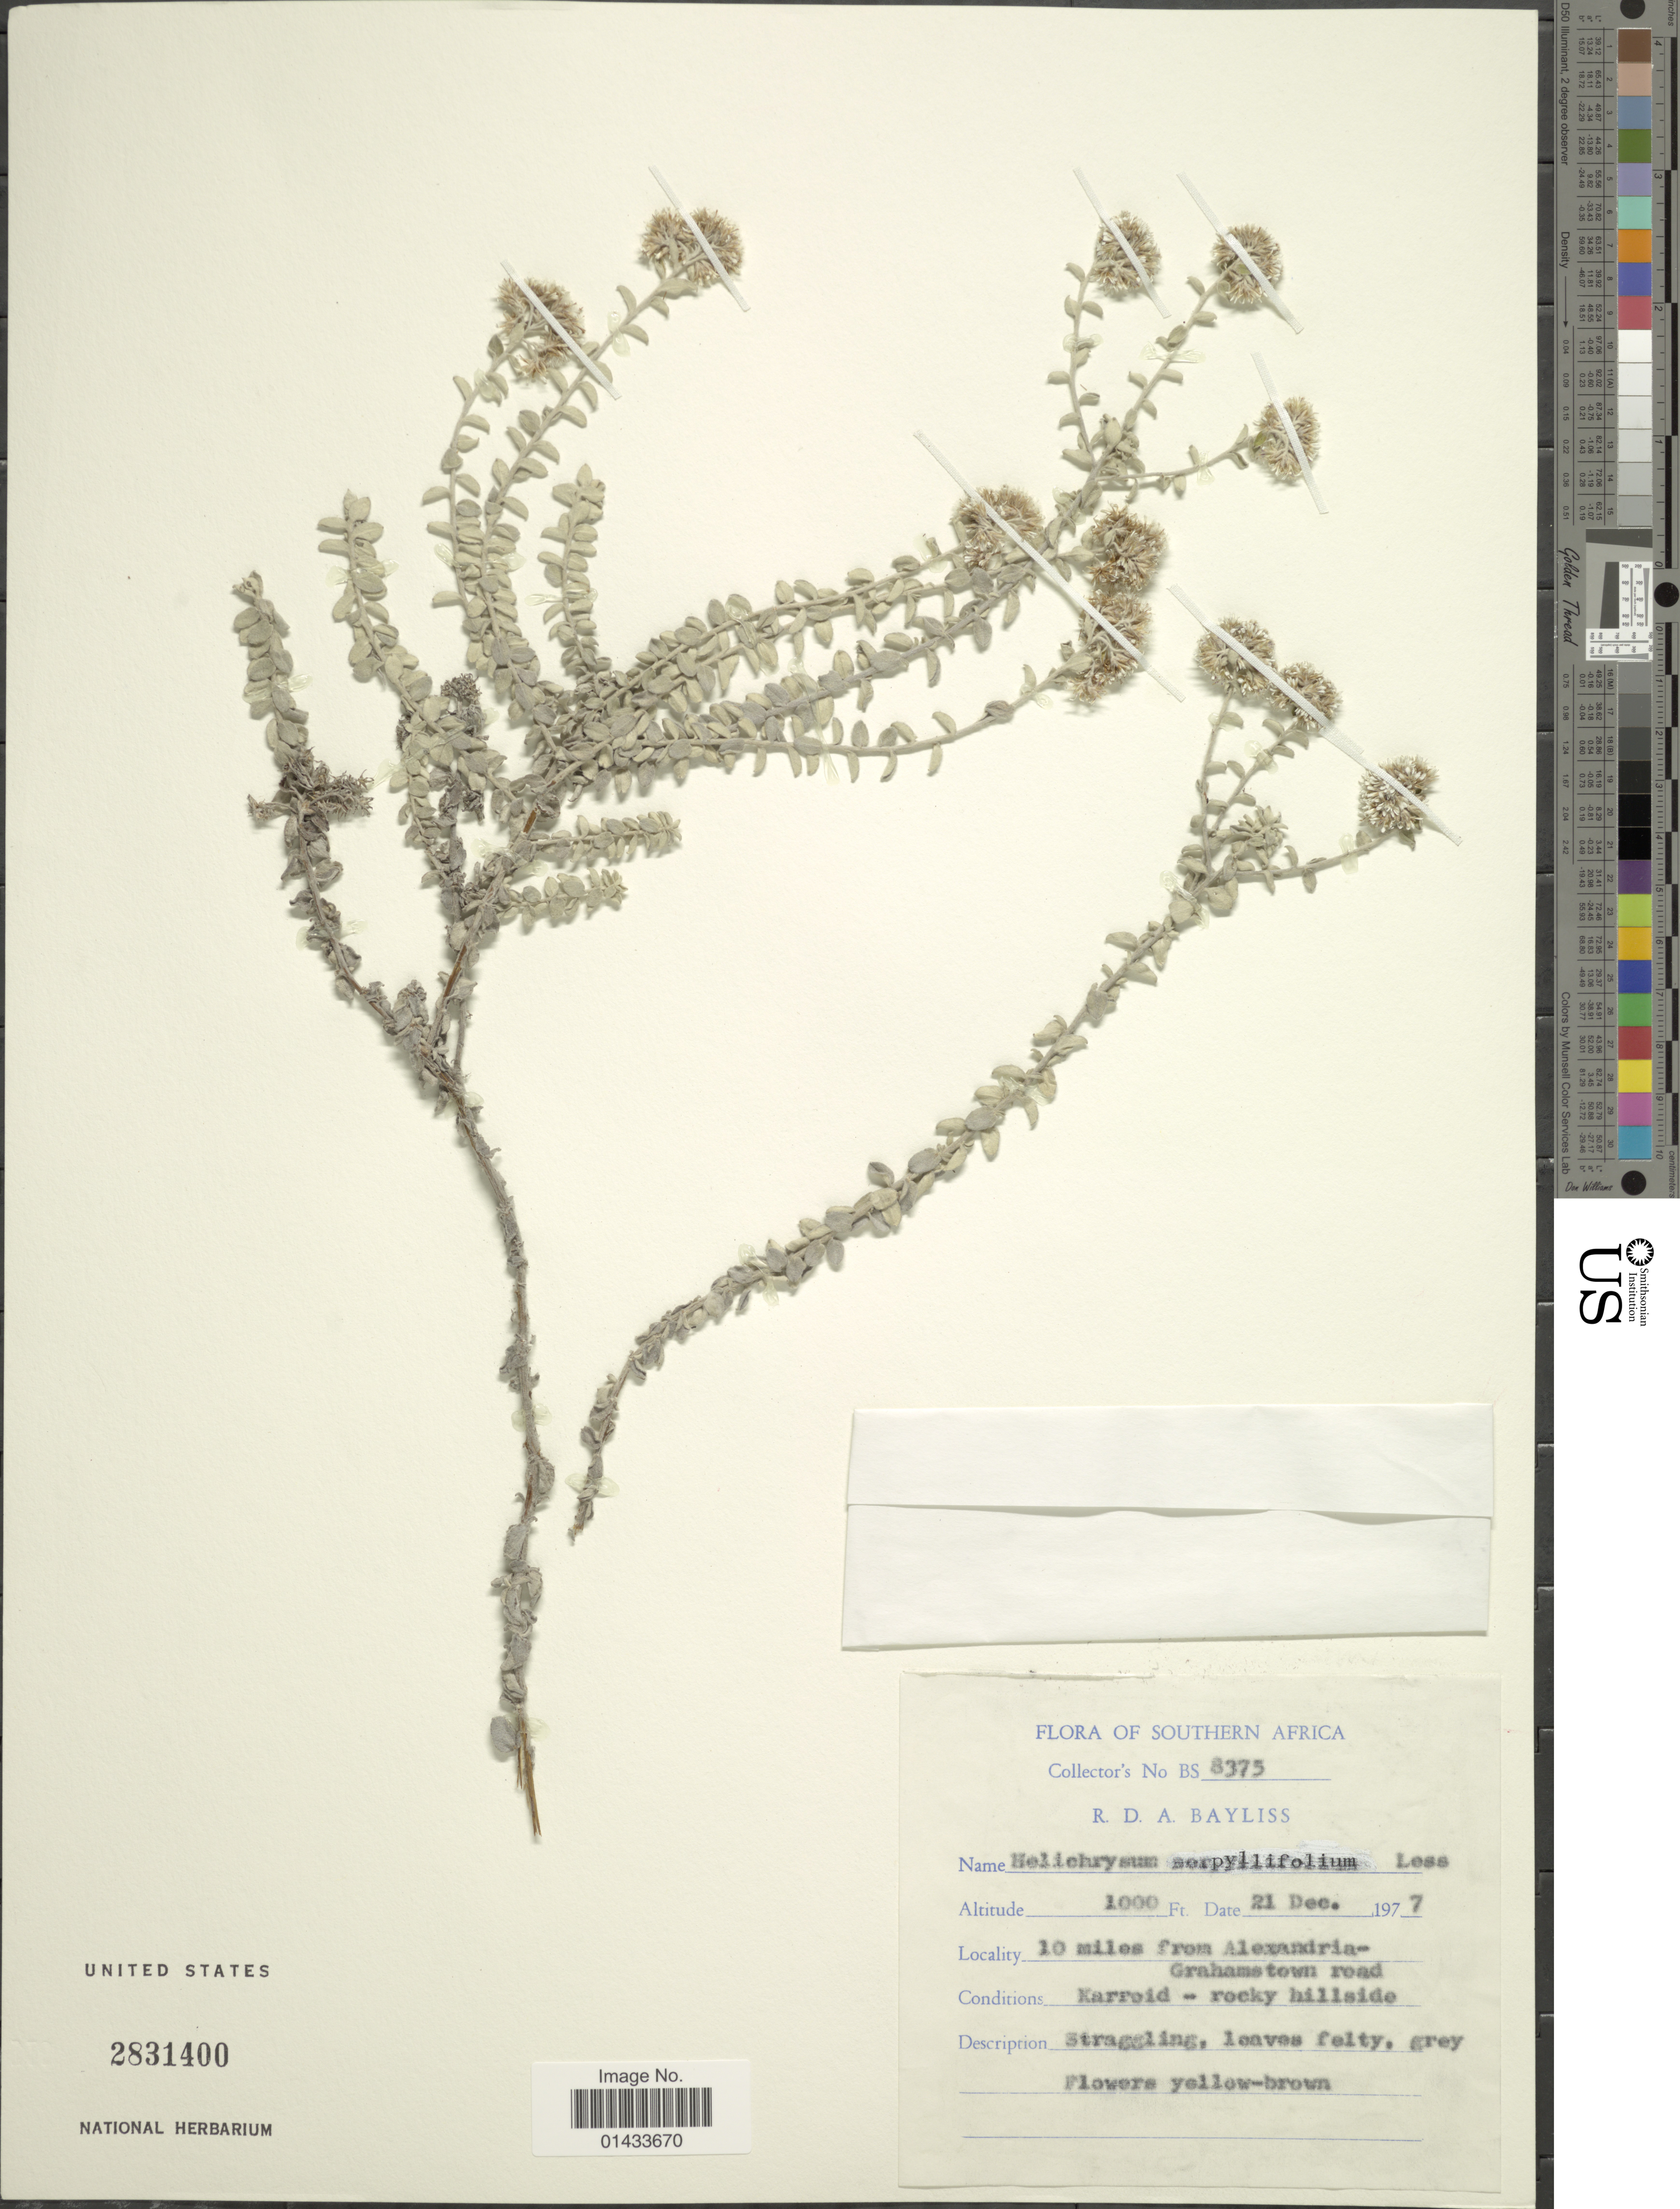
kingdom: Plantae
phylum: Tracheophyta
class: Magnoliopsida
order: Asterales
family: Asteraceae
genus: Helichrysum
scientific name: Helichrysum serpyllifolium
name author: Less.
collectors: R. Bayliss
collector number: BS 8375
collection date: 1977-12-21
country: South Africa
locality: Southern Africa, 10 miles from Alexandria-Grahamstown road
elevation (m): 305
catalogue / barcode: US 2831400